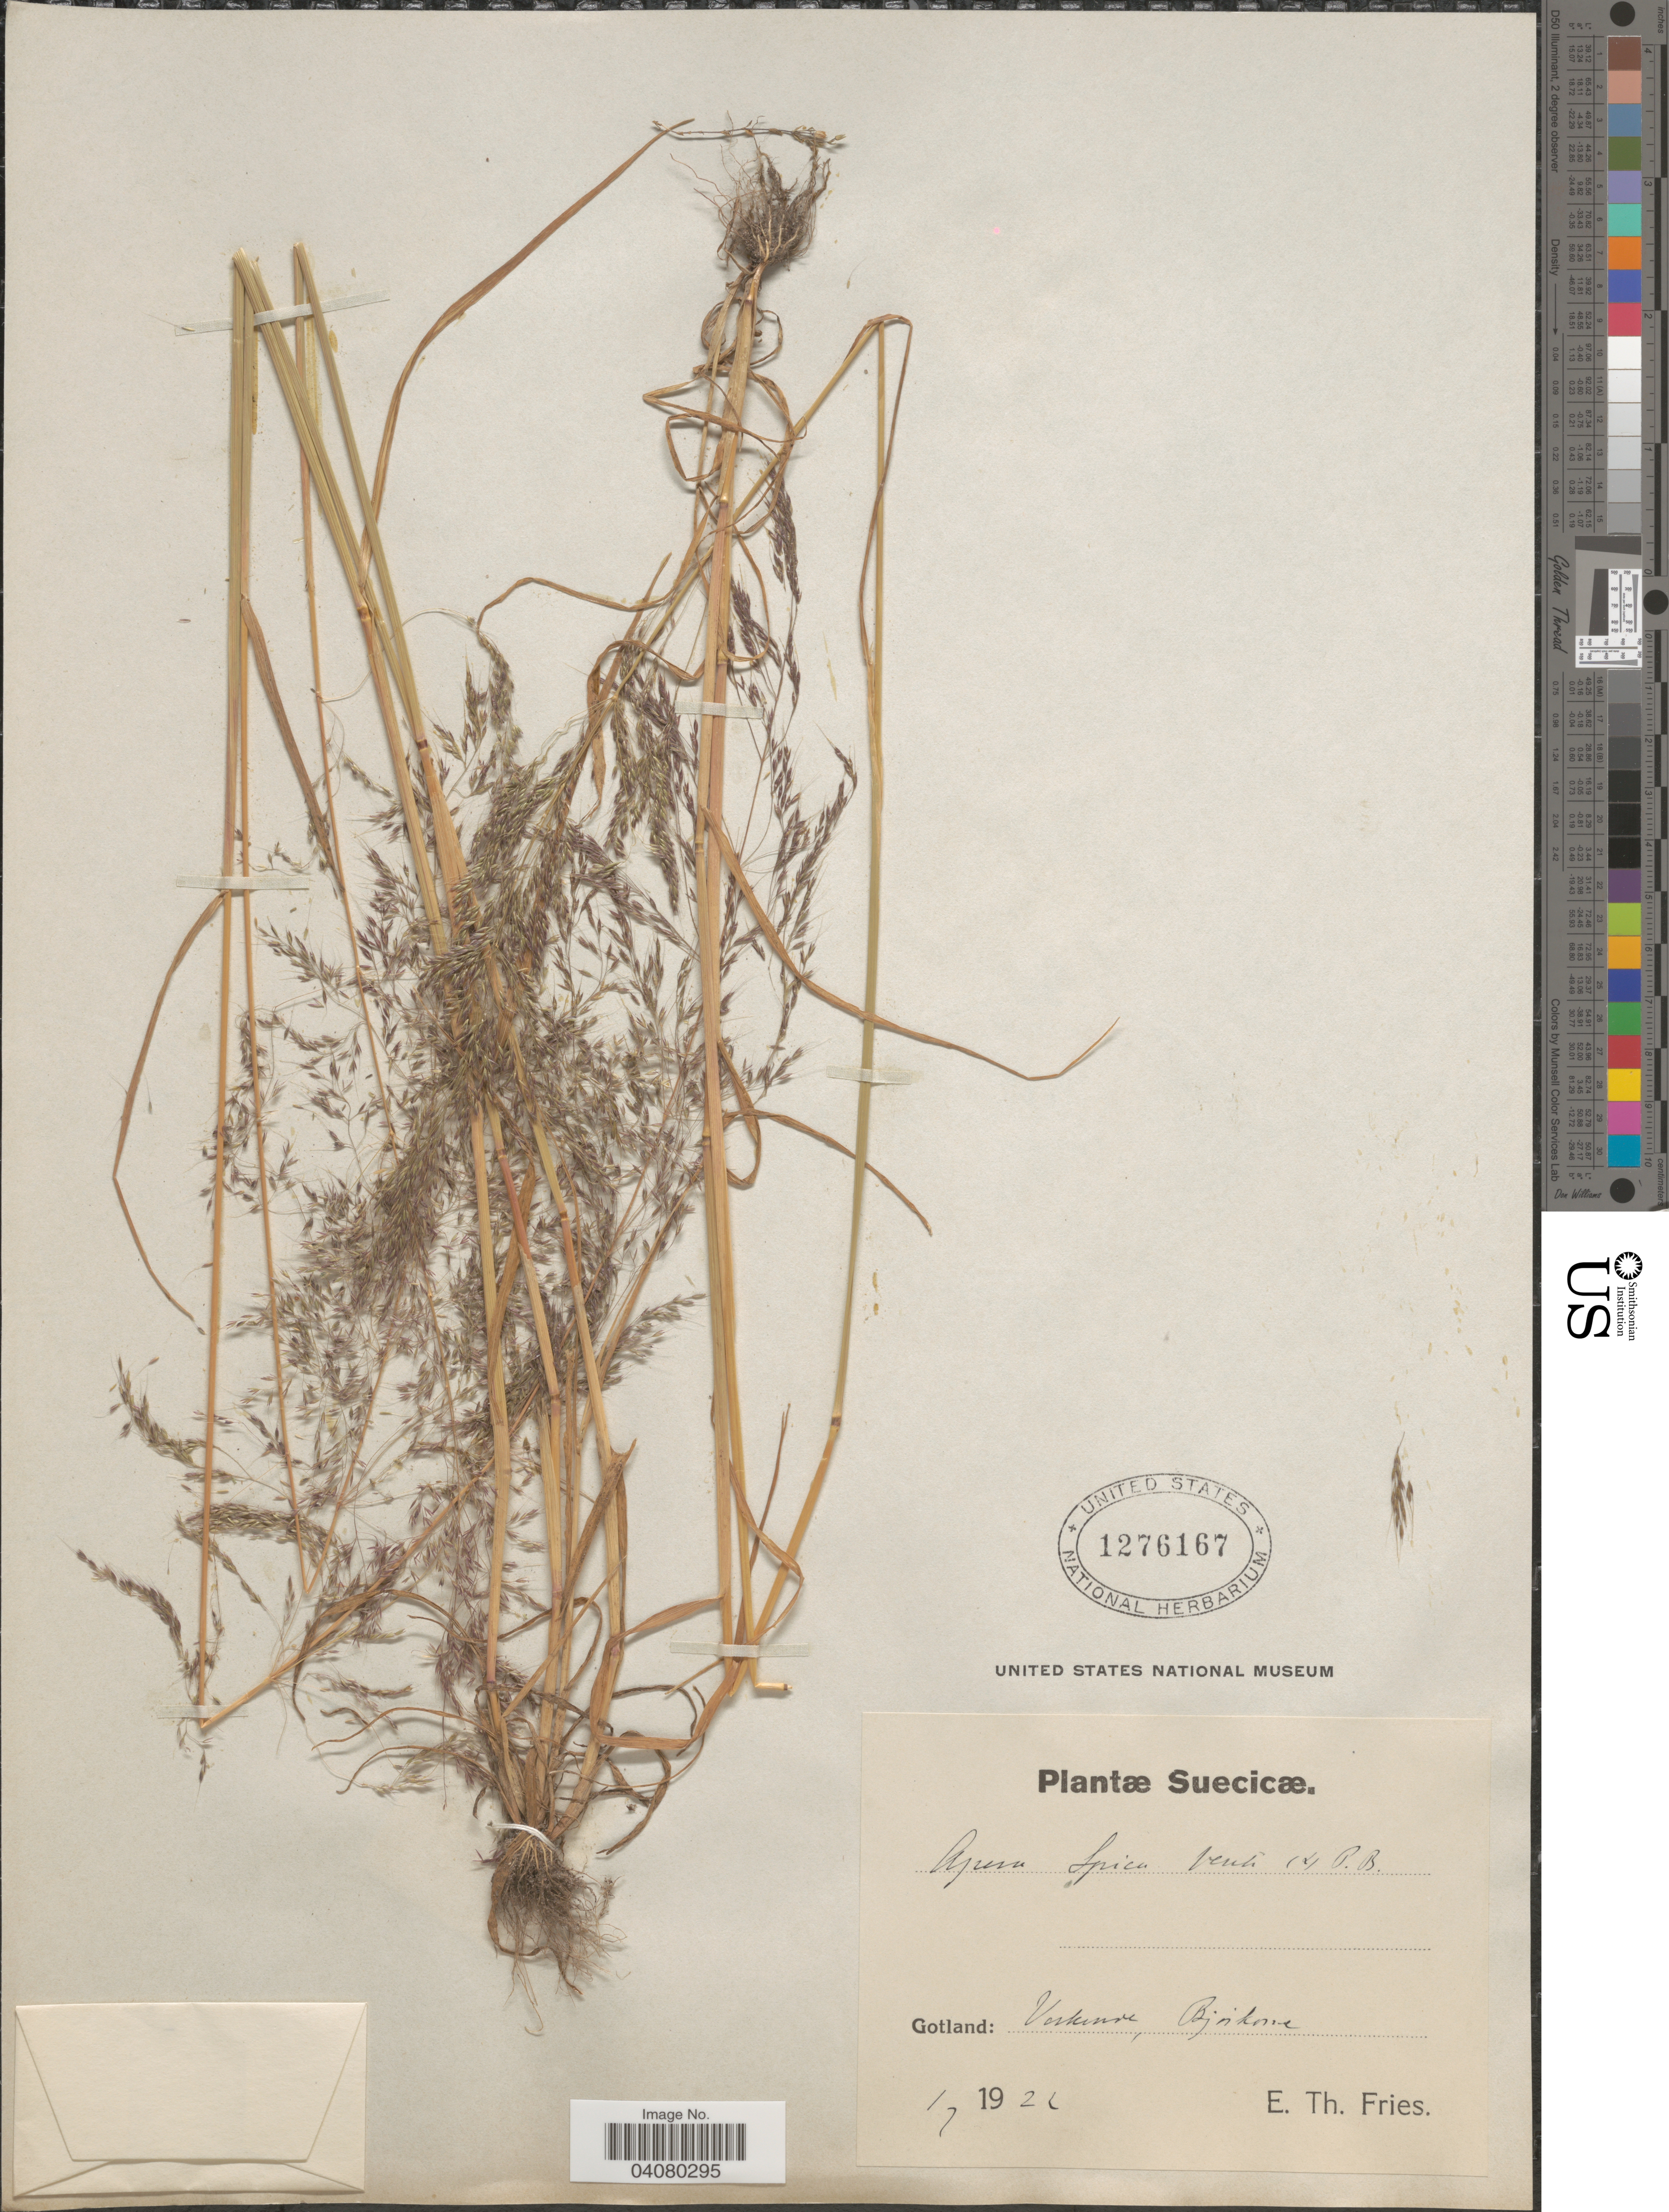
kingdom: Plantae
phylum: Tracheophyta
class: Liliopsida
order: Poales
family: Poaceae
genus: Apera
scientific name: Apera spica-venti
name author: (L.) P. Beauv.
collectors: E. Fries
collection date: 1921-07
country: Sweden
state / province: Gotland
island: Gotland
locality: Gotland: Varkunse, Björkome.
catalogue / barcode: US 1276167